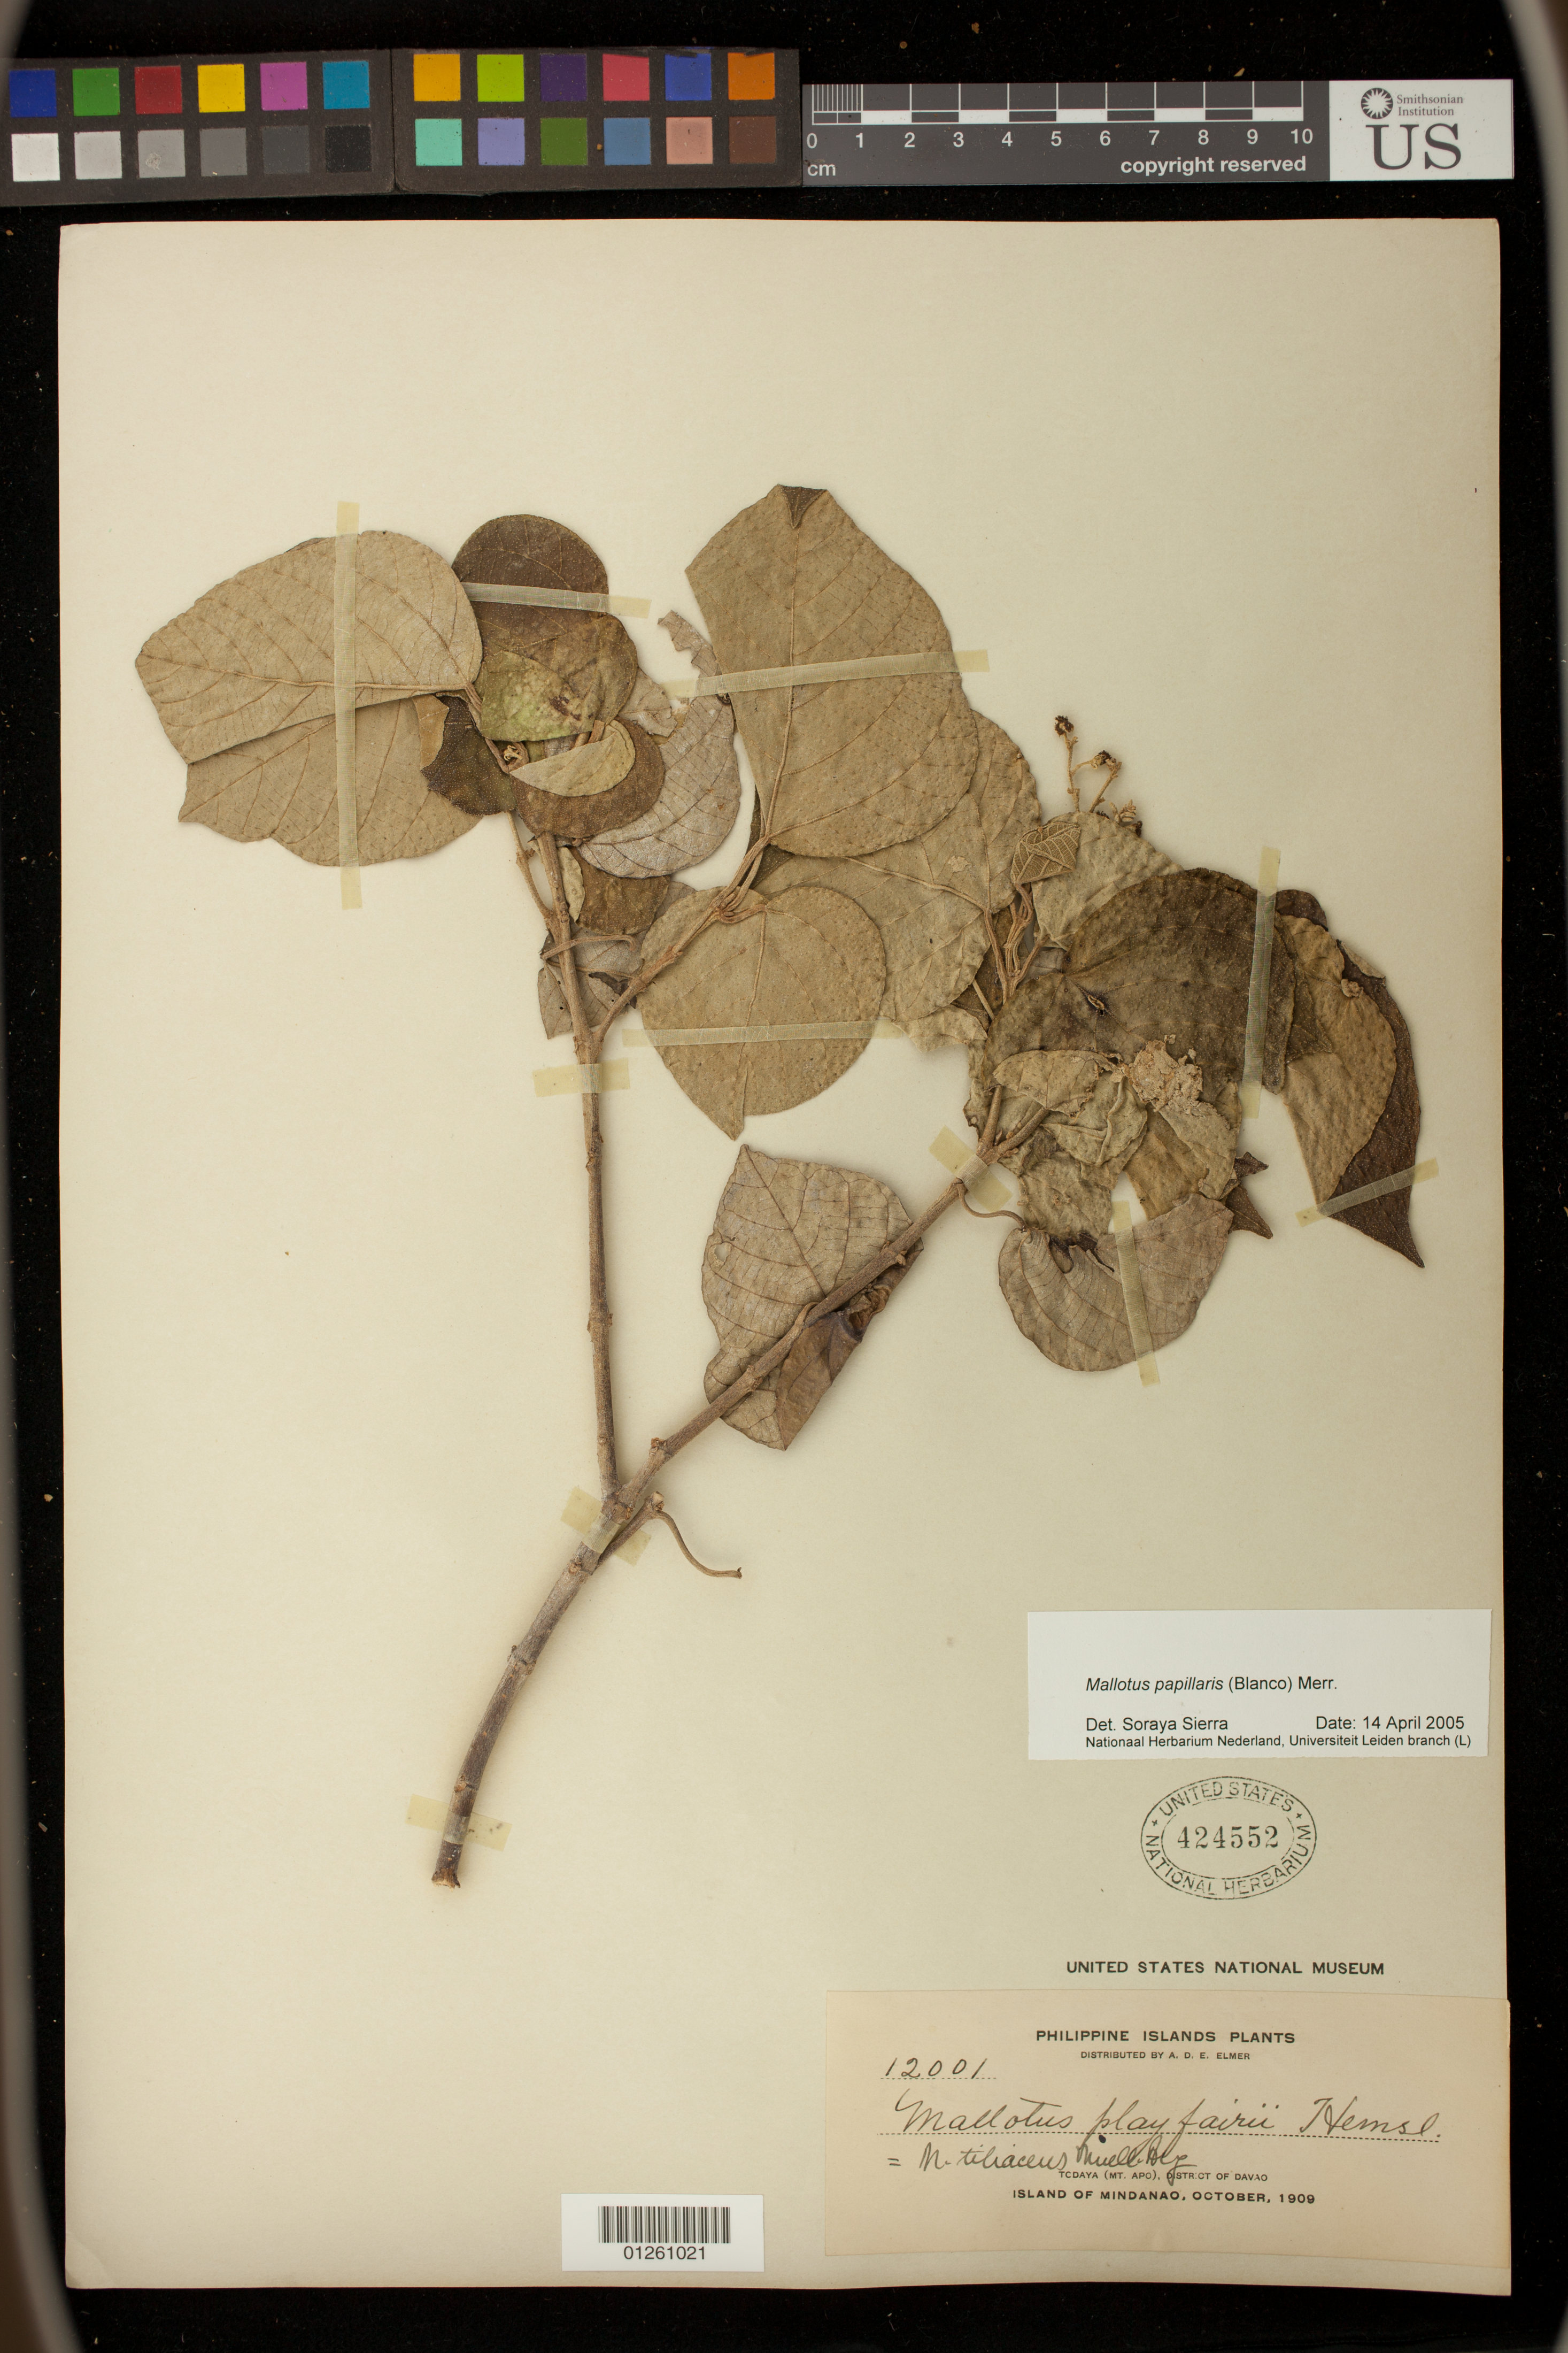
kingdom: Plantae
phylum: Tracheophyta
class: Magnoliopsida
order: Malpighiales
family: Euphorbiaceae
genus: Mallotus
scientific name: Mallotus papillaris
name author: (Blanco) Merr.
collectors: A. D. E. Elmer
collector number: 12001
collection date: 1909-10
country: Philippines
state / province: Davao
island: Mindanao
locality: Todaya (Mt. Apo), Island of Mindanao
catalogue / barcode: US 424552